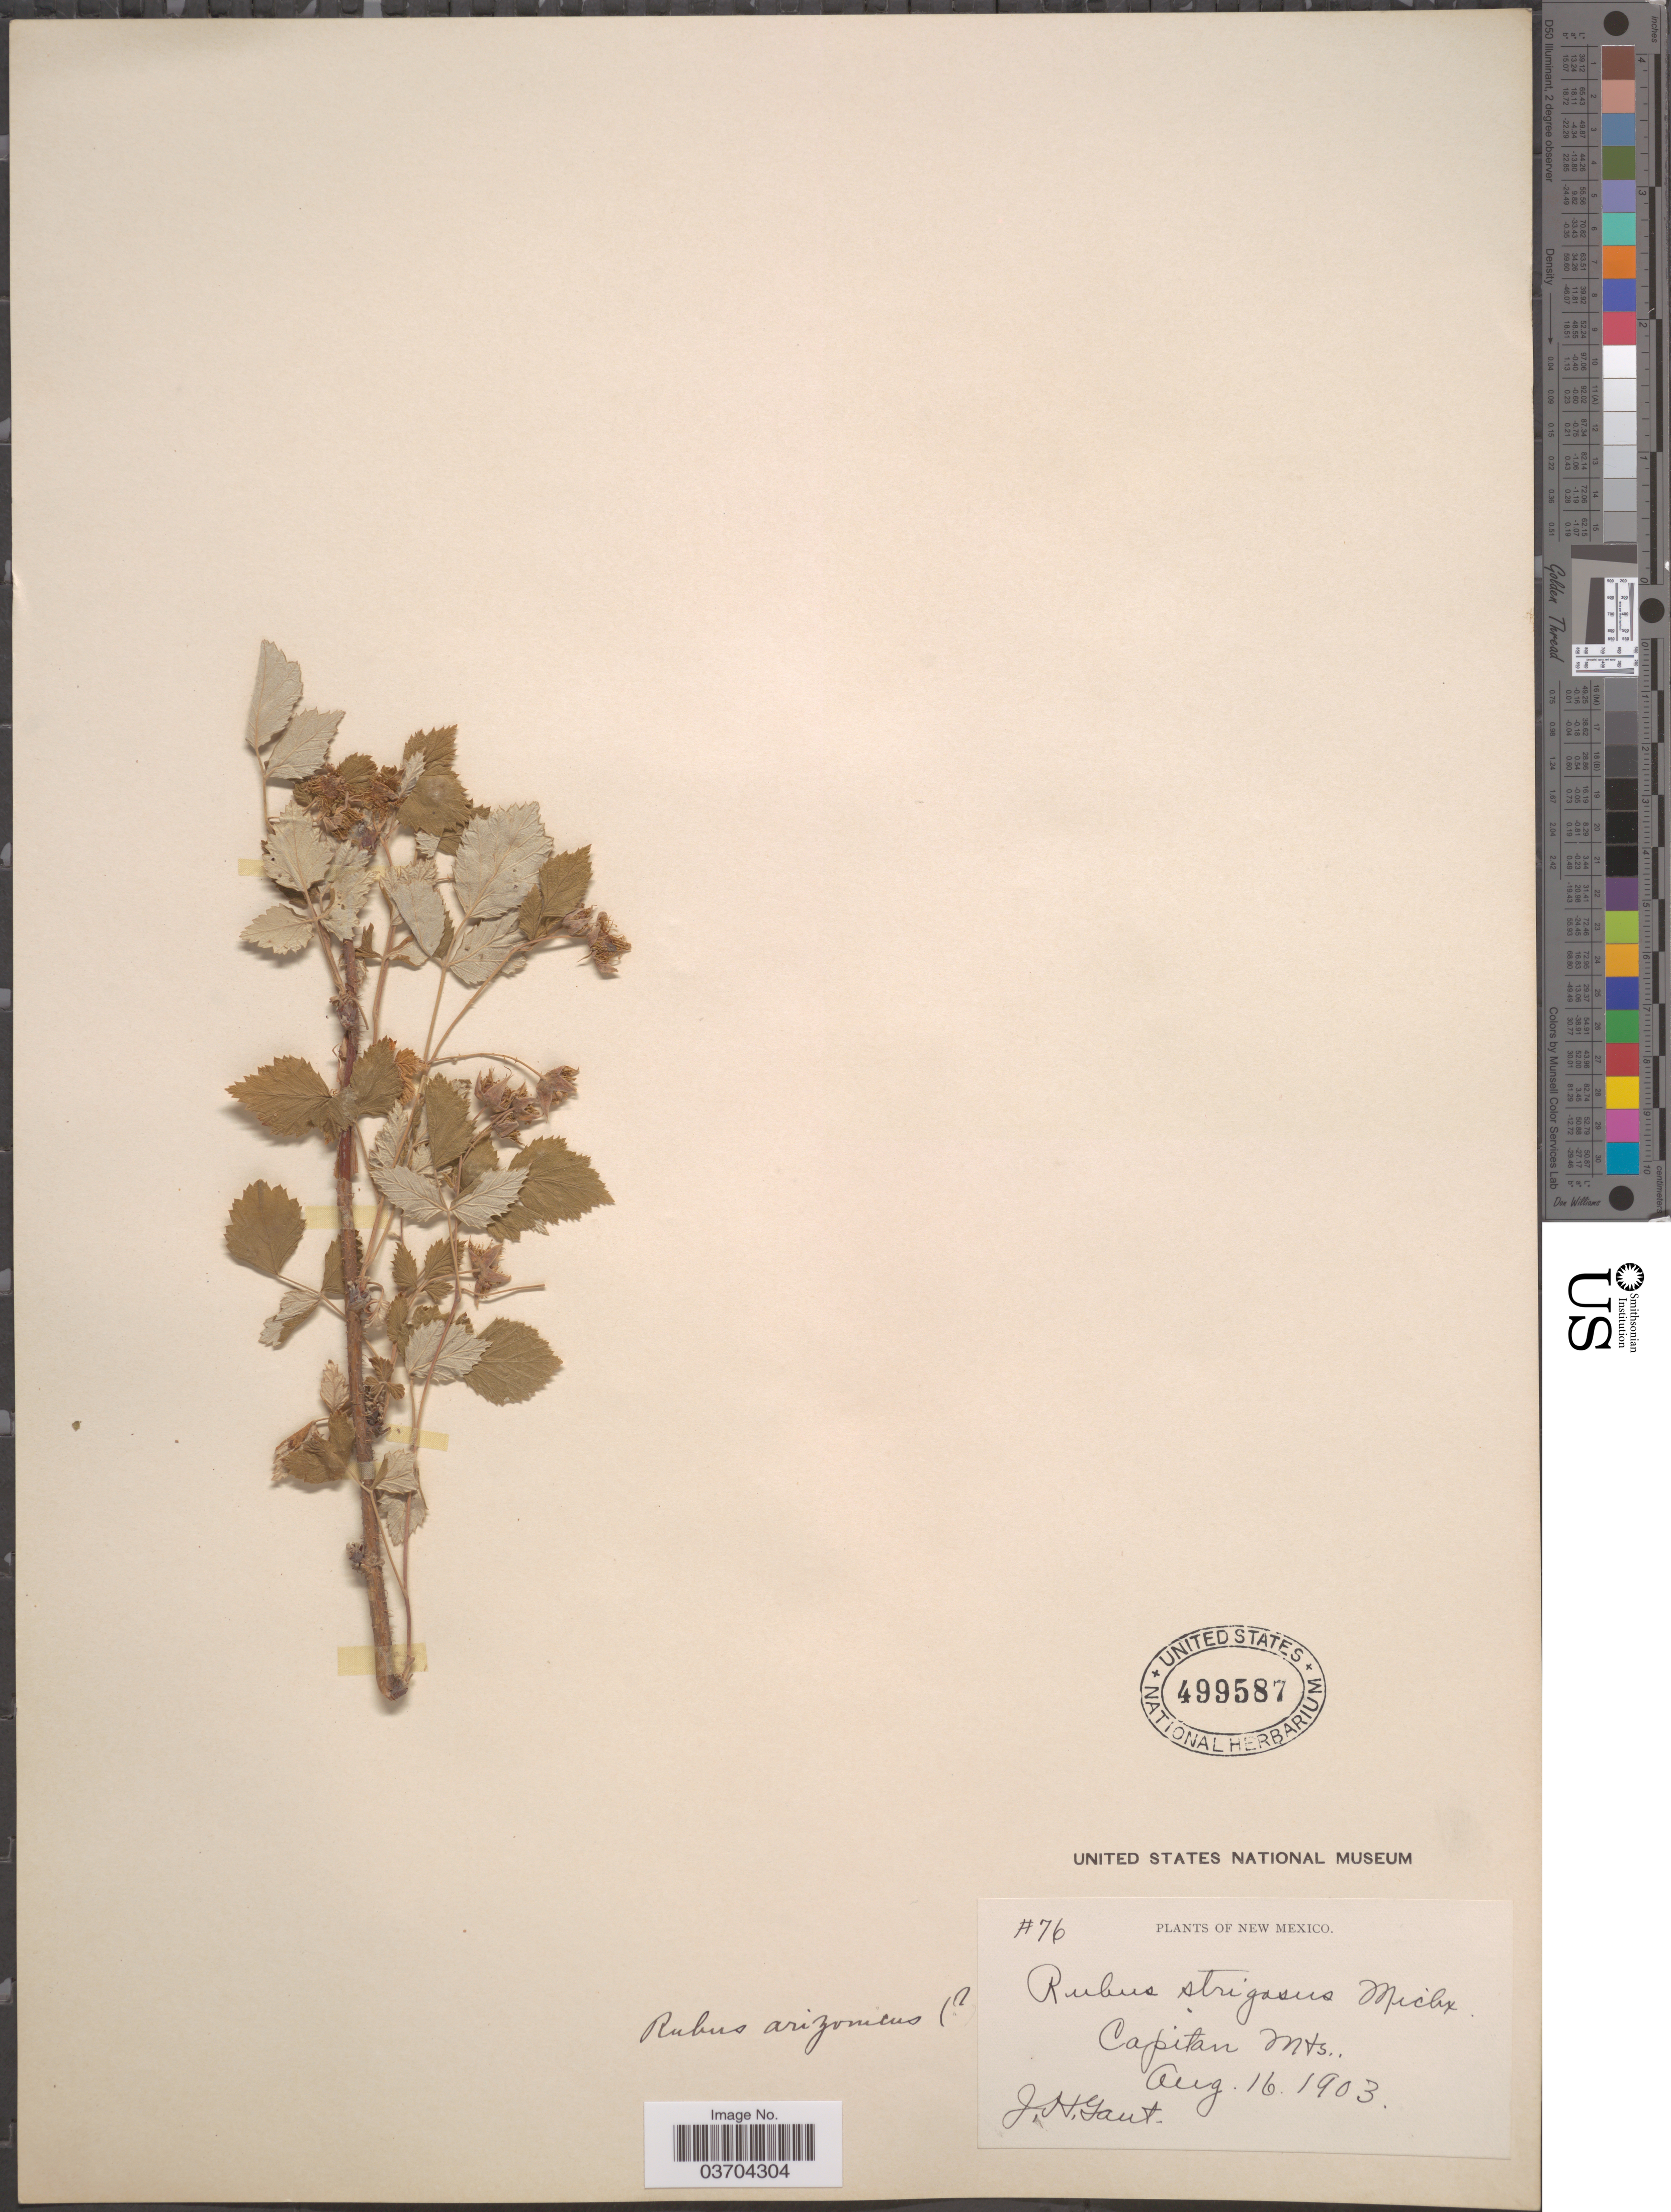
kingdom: Plantae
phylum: Tracheophyta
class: Magnoliopsida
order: Rosales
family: Rosaceae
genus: Rubus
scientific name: Rubus arizonicus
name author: (Greene) Rydb.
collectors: J. Gant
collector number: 76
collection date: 1903-08-16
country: United States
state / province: New Mexico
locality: Capitan Mts.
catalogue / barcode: US 499587